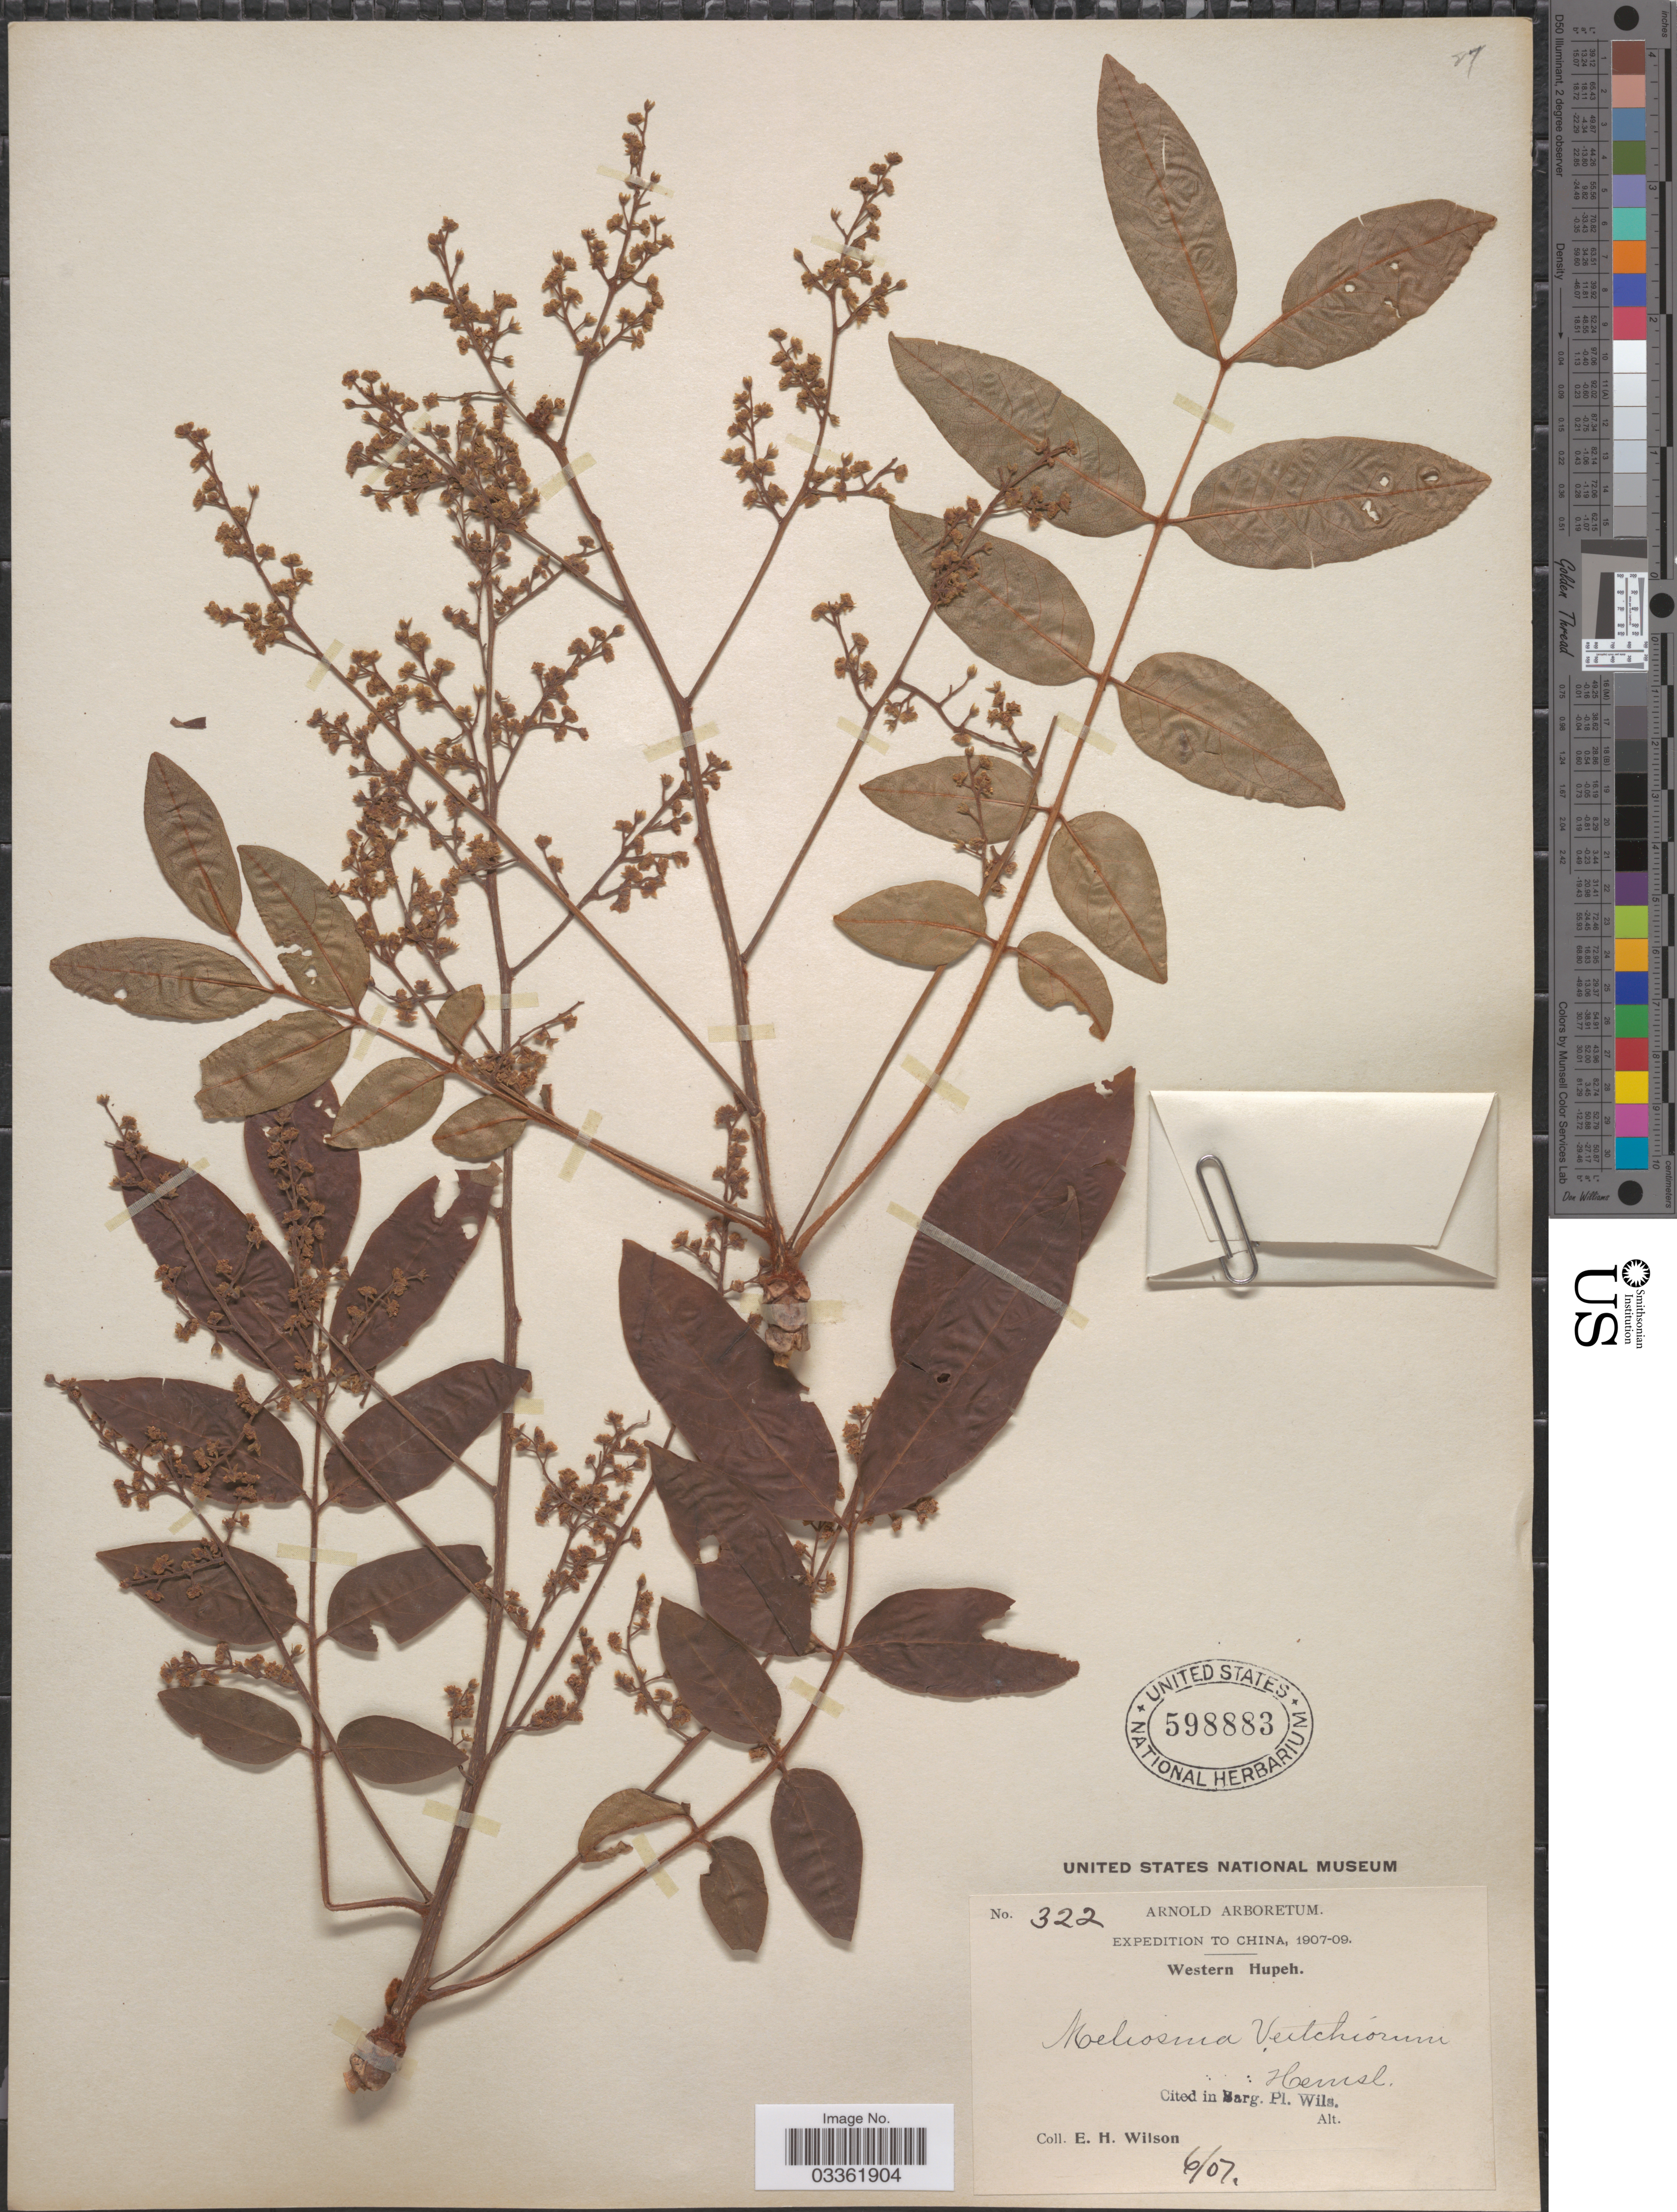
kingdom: Plantae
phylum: Tracheophyta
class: Magnoliopsida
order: Proteales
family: Sabiaceae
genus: Meliosma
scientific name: Meliosma veitchiorum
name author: Hemsl.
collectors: E. Wilson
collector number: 322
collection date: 1907-06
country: China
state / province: Hubei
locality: Western Hupeh.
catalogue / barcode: US 598883